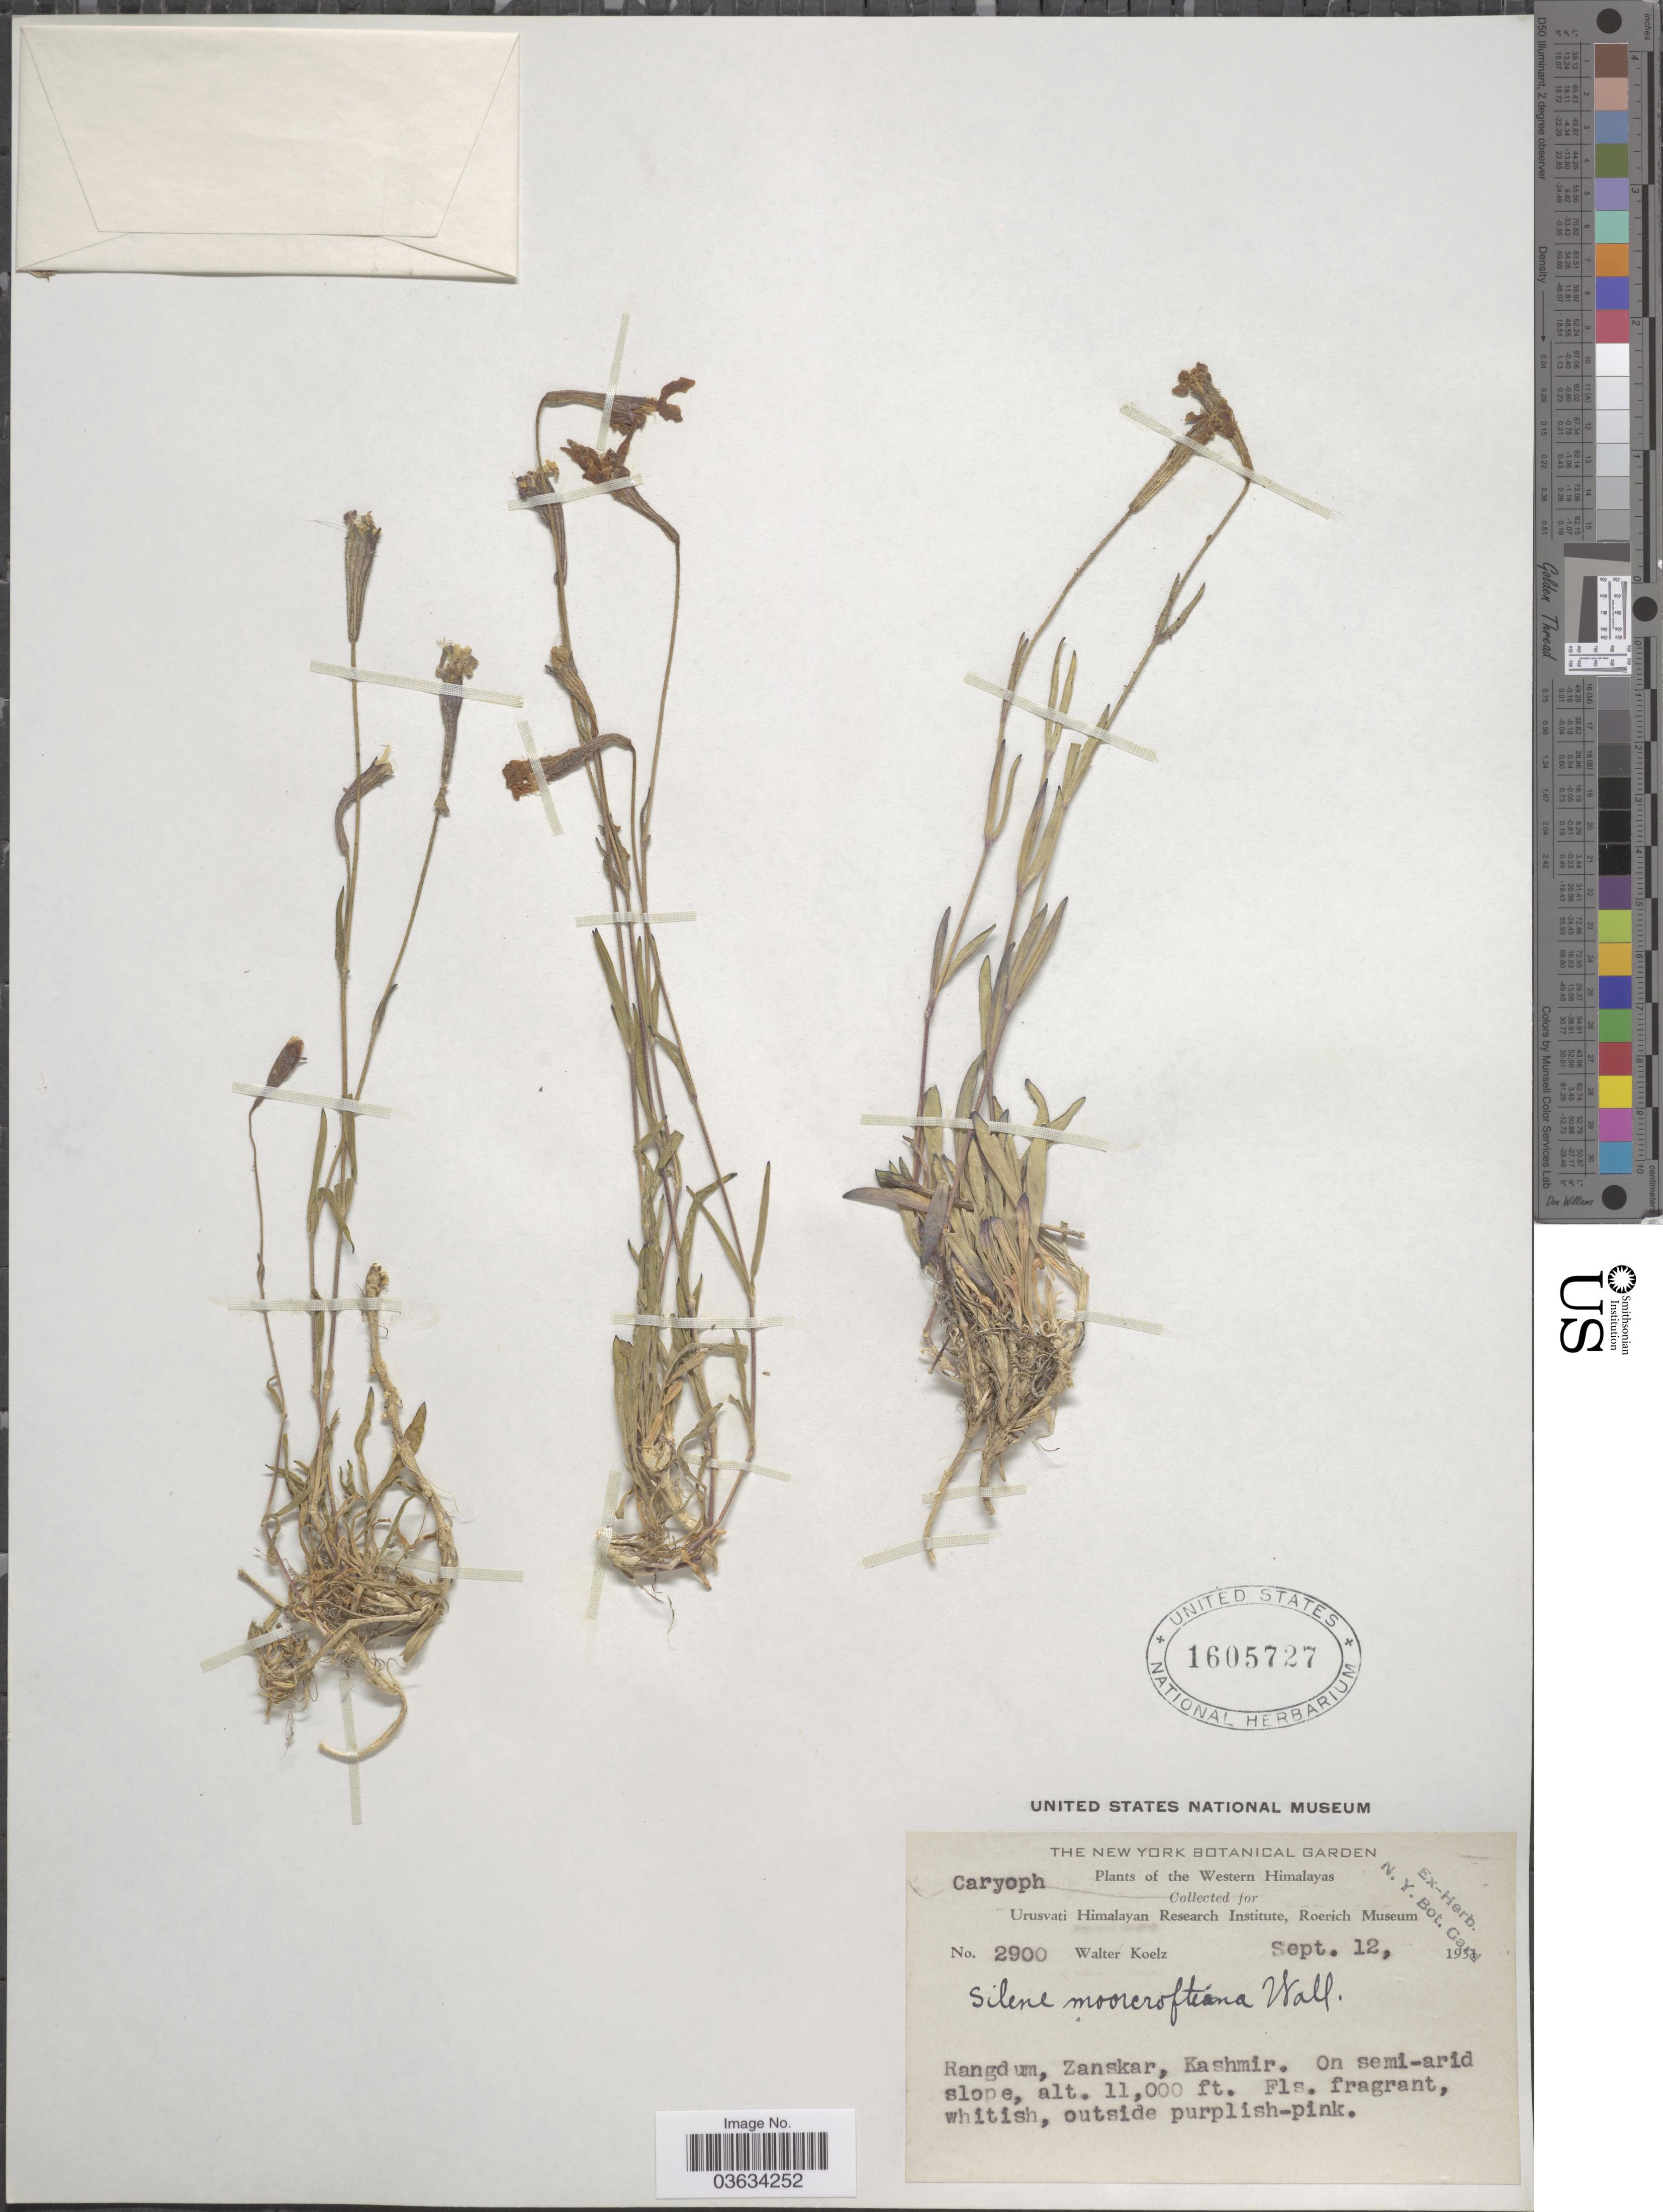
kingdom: Plantae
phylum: Tracheophyta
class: Magnoliopsida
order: Caryophyllales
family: Caryophyllaceae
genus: Silene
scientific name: Silene moorcroftiana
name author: Wall. ex Benth.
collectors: W. N. Koelz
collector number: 2900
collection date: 1951-09-12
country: India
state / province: Jammu and Kashmir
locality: Western Himalayas. Rangdum, Zanksar, Kashmir.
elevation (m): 3353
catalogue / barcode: US 1605727